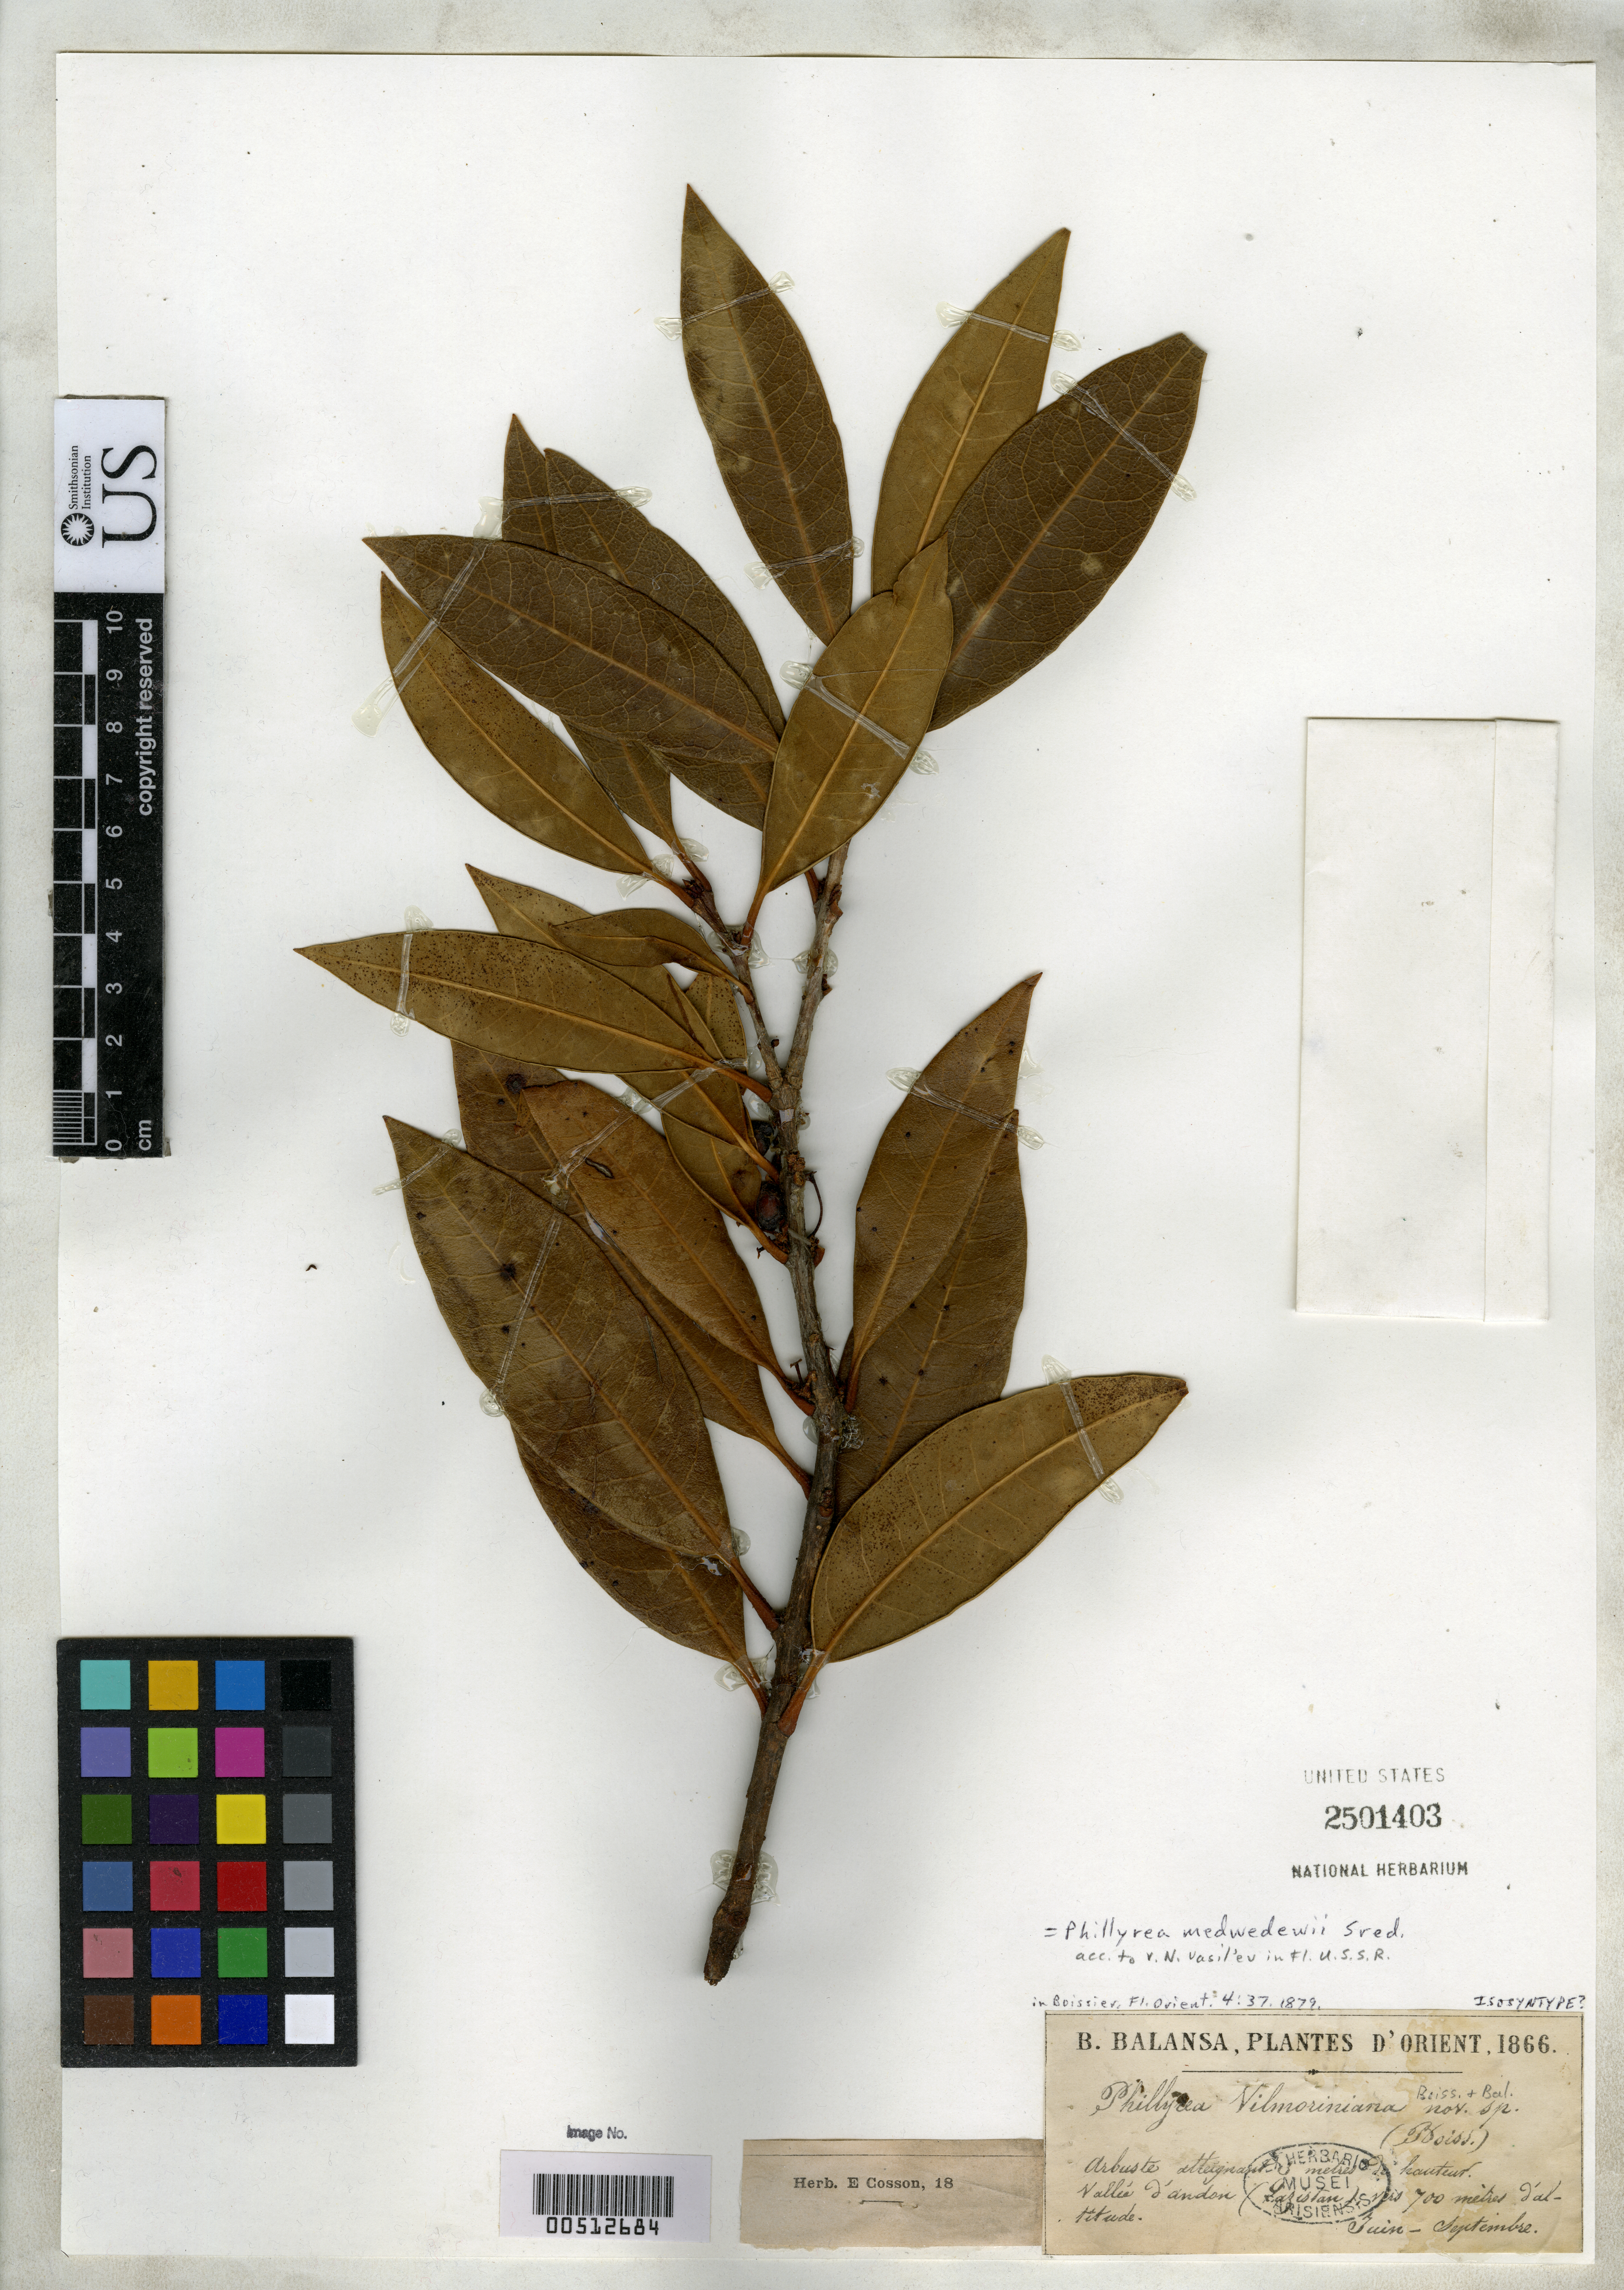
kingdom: Plantae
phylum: Tracheophyta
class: Magnoliopsida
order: Lamiales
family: Oleaceae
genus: Phillyrea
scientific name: Phillyrea vilmoriniana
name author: Boiss. & Balansa in Boiss.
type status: Possible Isosyntype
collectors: B. Balansa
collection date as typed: Jun 1866 to -- Sep 1866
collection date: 1866-06/1866-09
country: Turkey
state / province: Lazistan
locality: Vallee d'Andon, Lazistab.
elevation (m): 700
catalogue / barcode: US 2501403